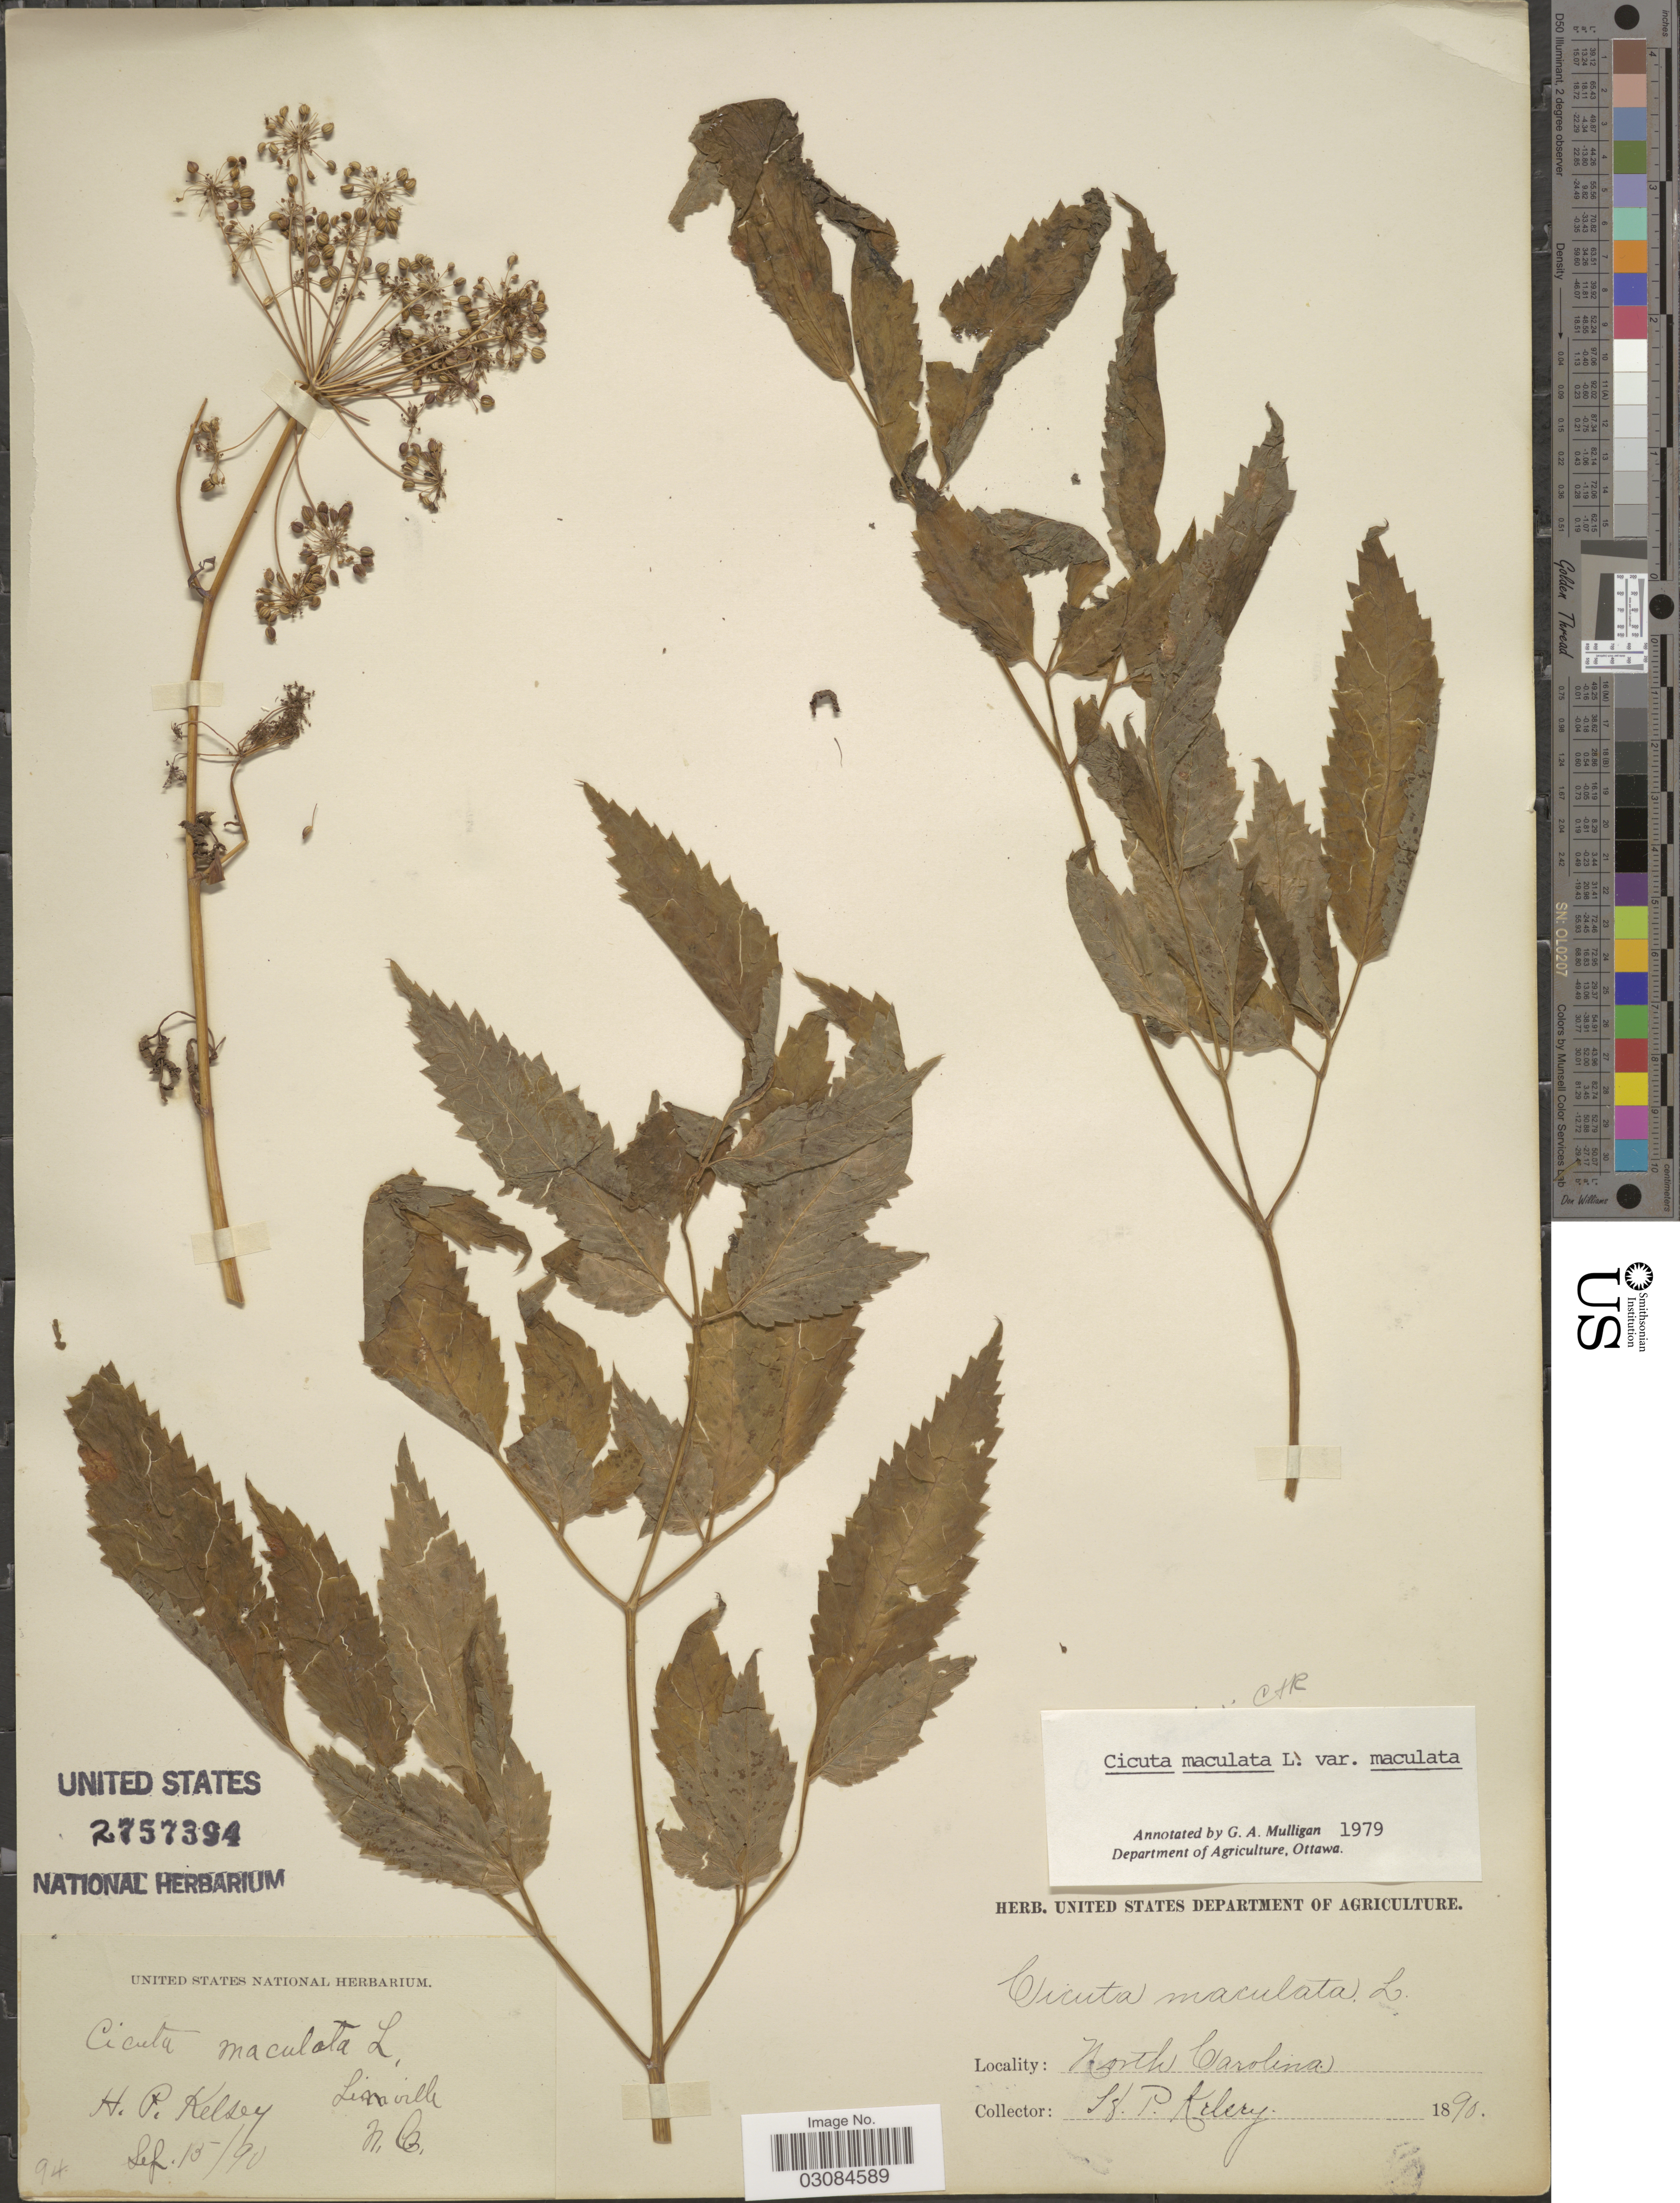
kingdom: Plantae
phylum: Tracheophyta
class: Magnoliopsida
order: Apiales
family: Apiaceae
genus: Cicuta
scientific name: Cicuta maculata var. maculata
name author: L.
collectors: H. Kelsey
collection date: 1890-09-15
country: United States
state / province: North Carolina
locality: Linville.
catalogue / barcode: US 2757394